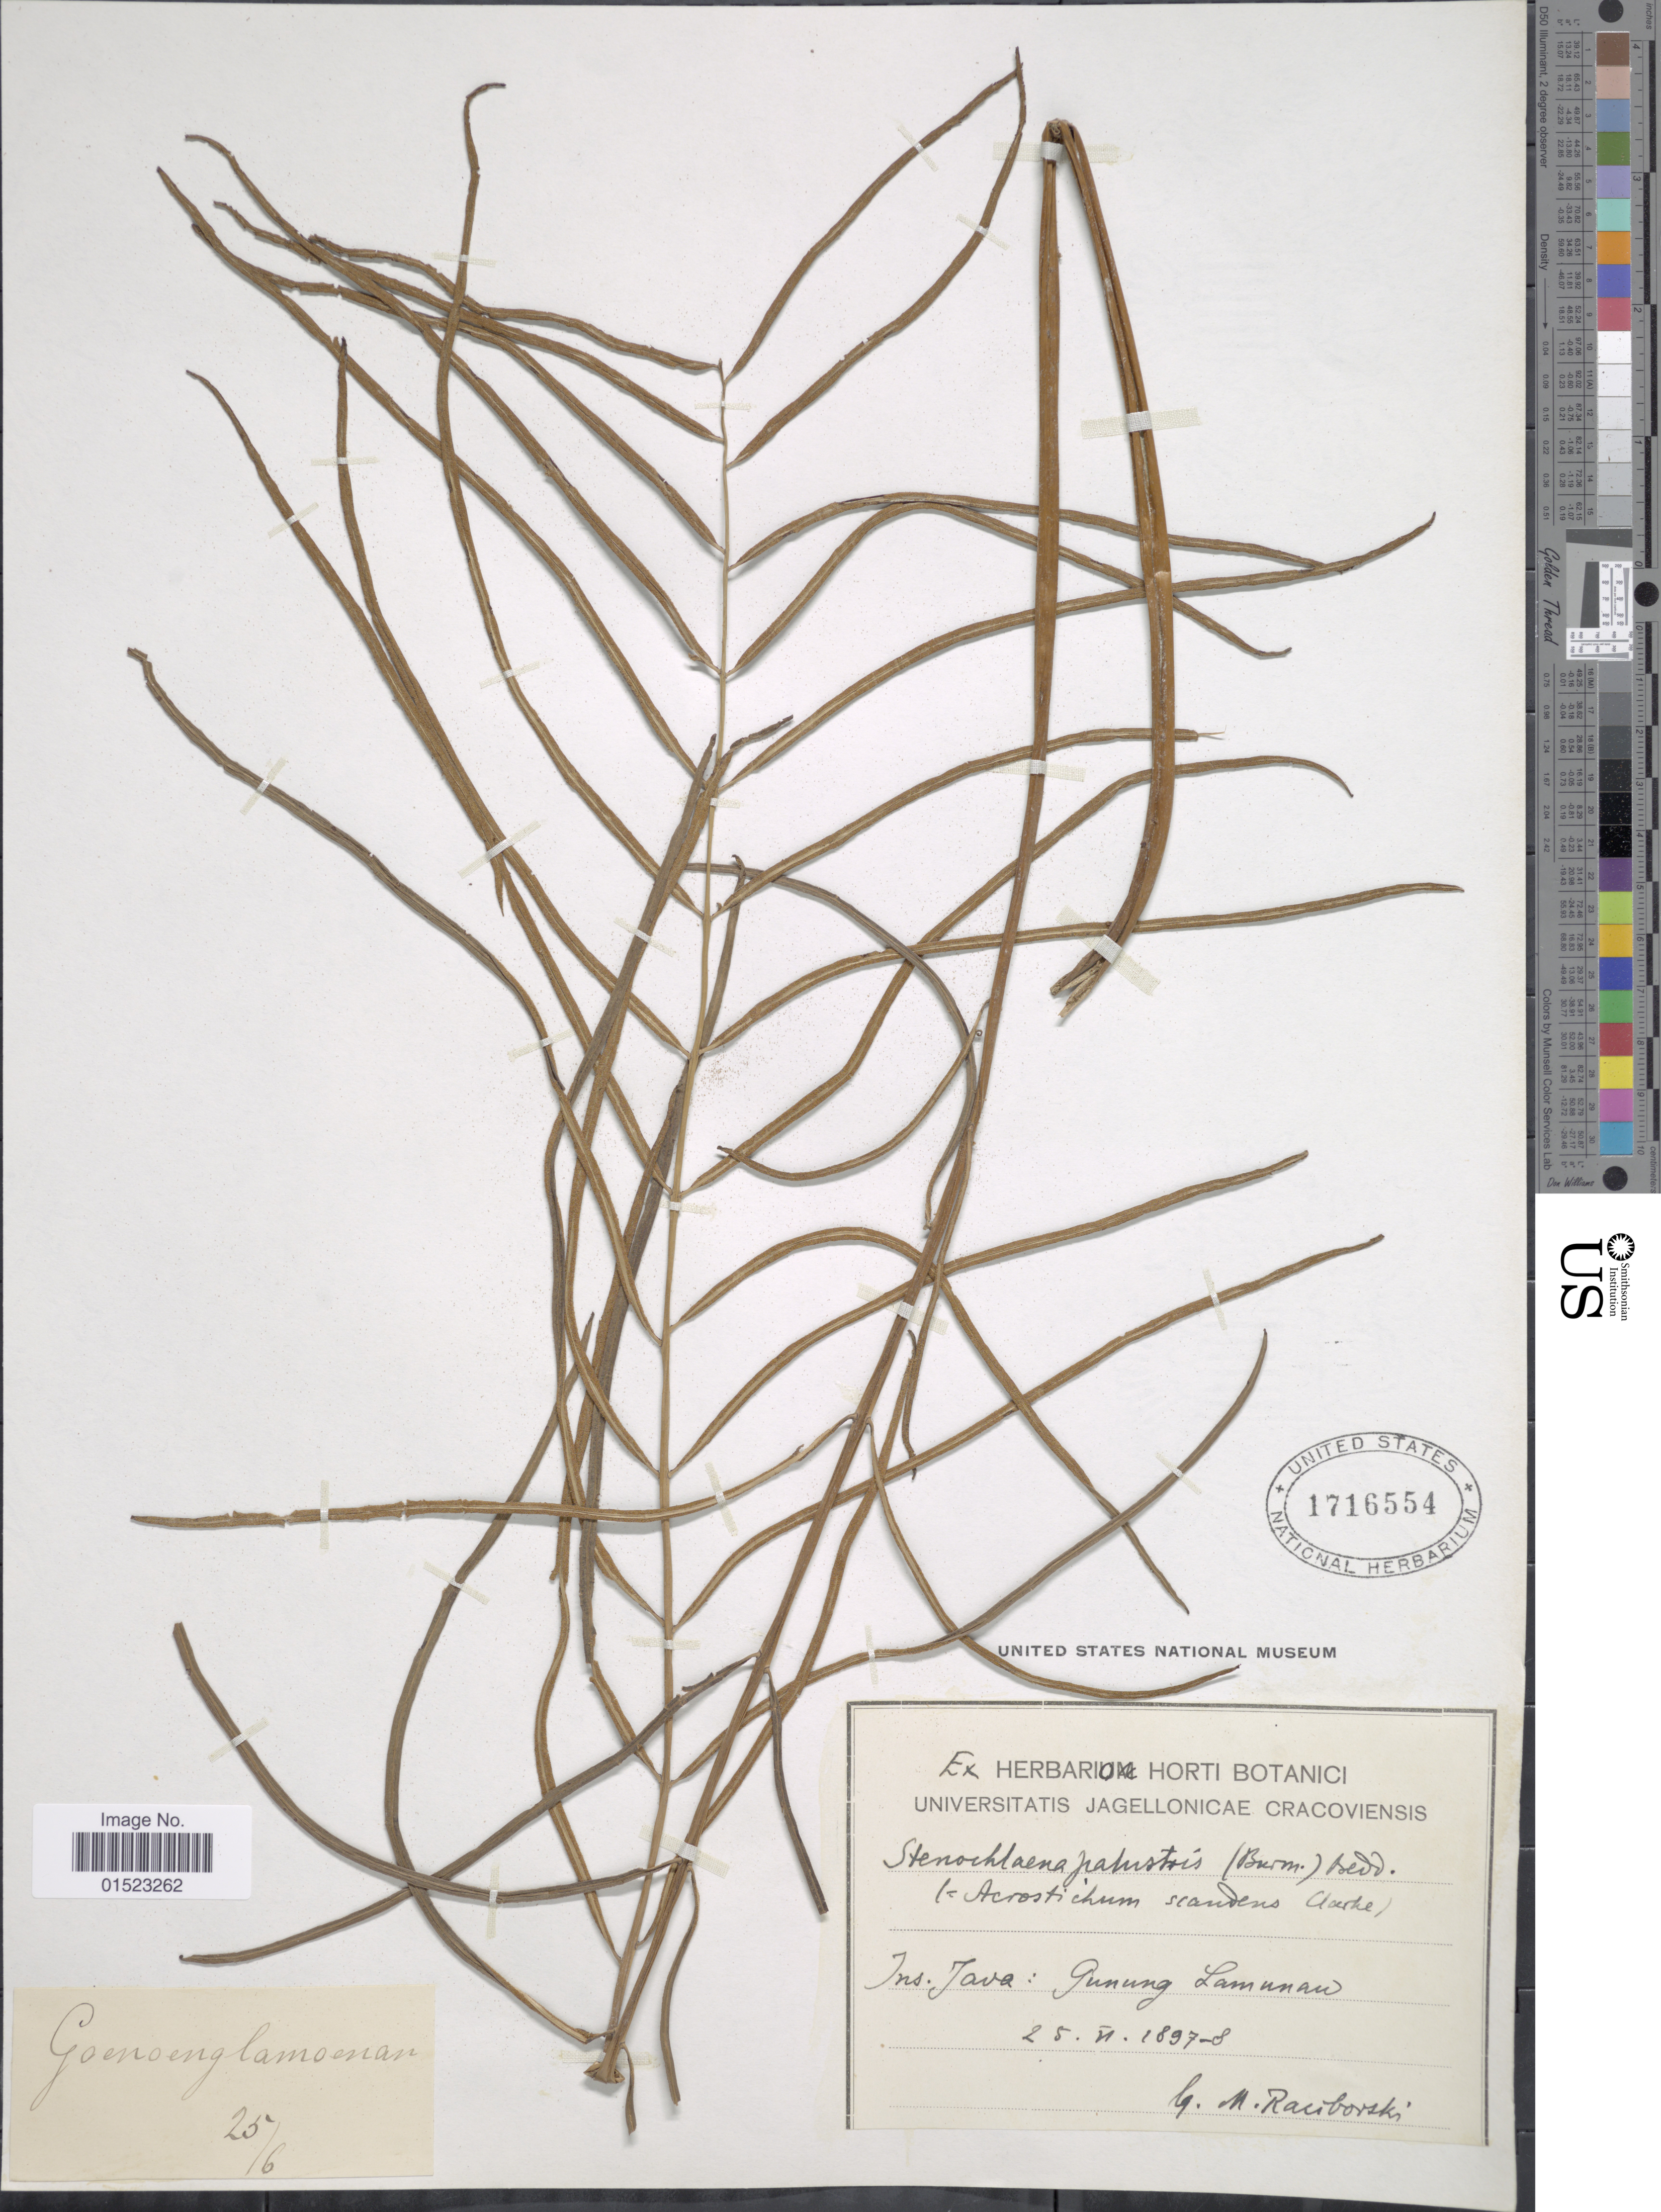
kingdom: Plantae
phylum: Tracheophyta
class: Polypodiopsida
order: Polypodiales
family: Blechnaceae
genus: Stenochlaena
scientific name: Stenochlaena palustris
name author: (Burm. f.) Bedd.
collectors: M. Raciborski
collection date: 1897-06-25/1898-06-25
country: Indonesia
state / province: Java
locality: Gunung, Lamunan [interpreted]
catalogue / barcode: US 1716554